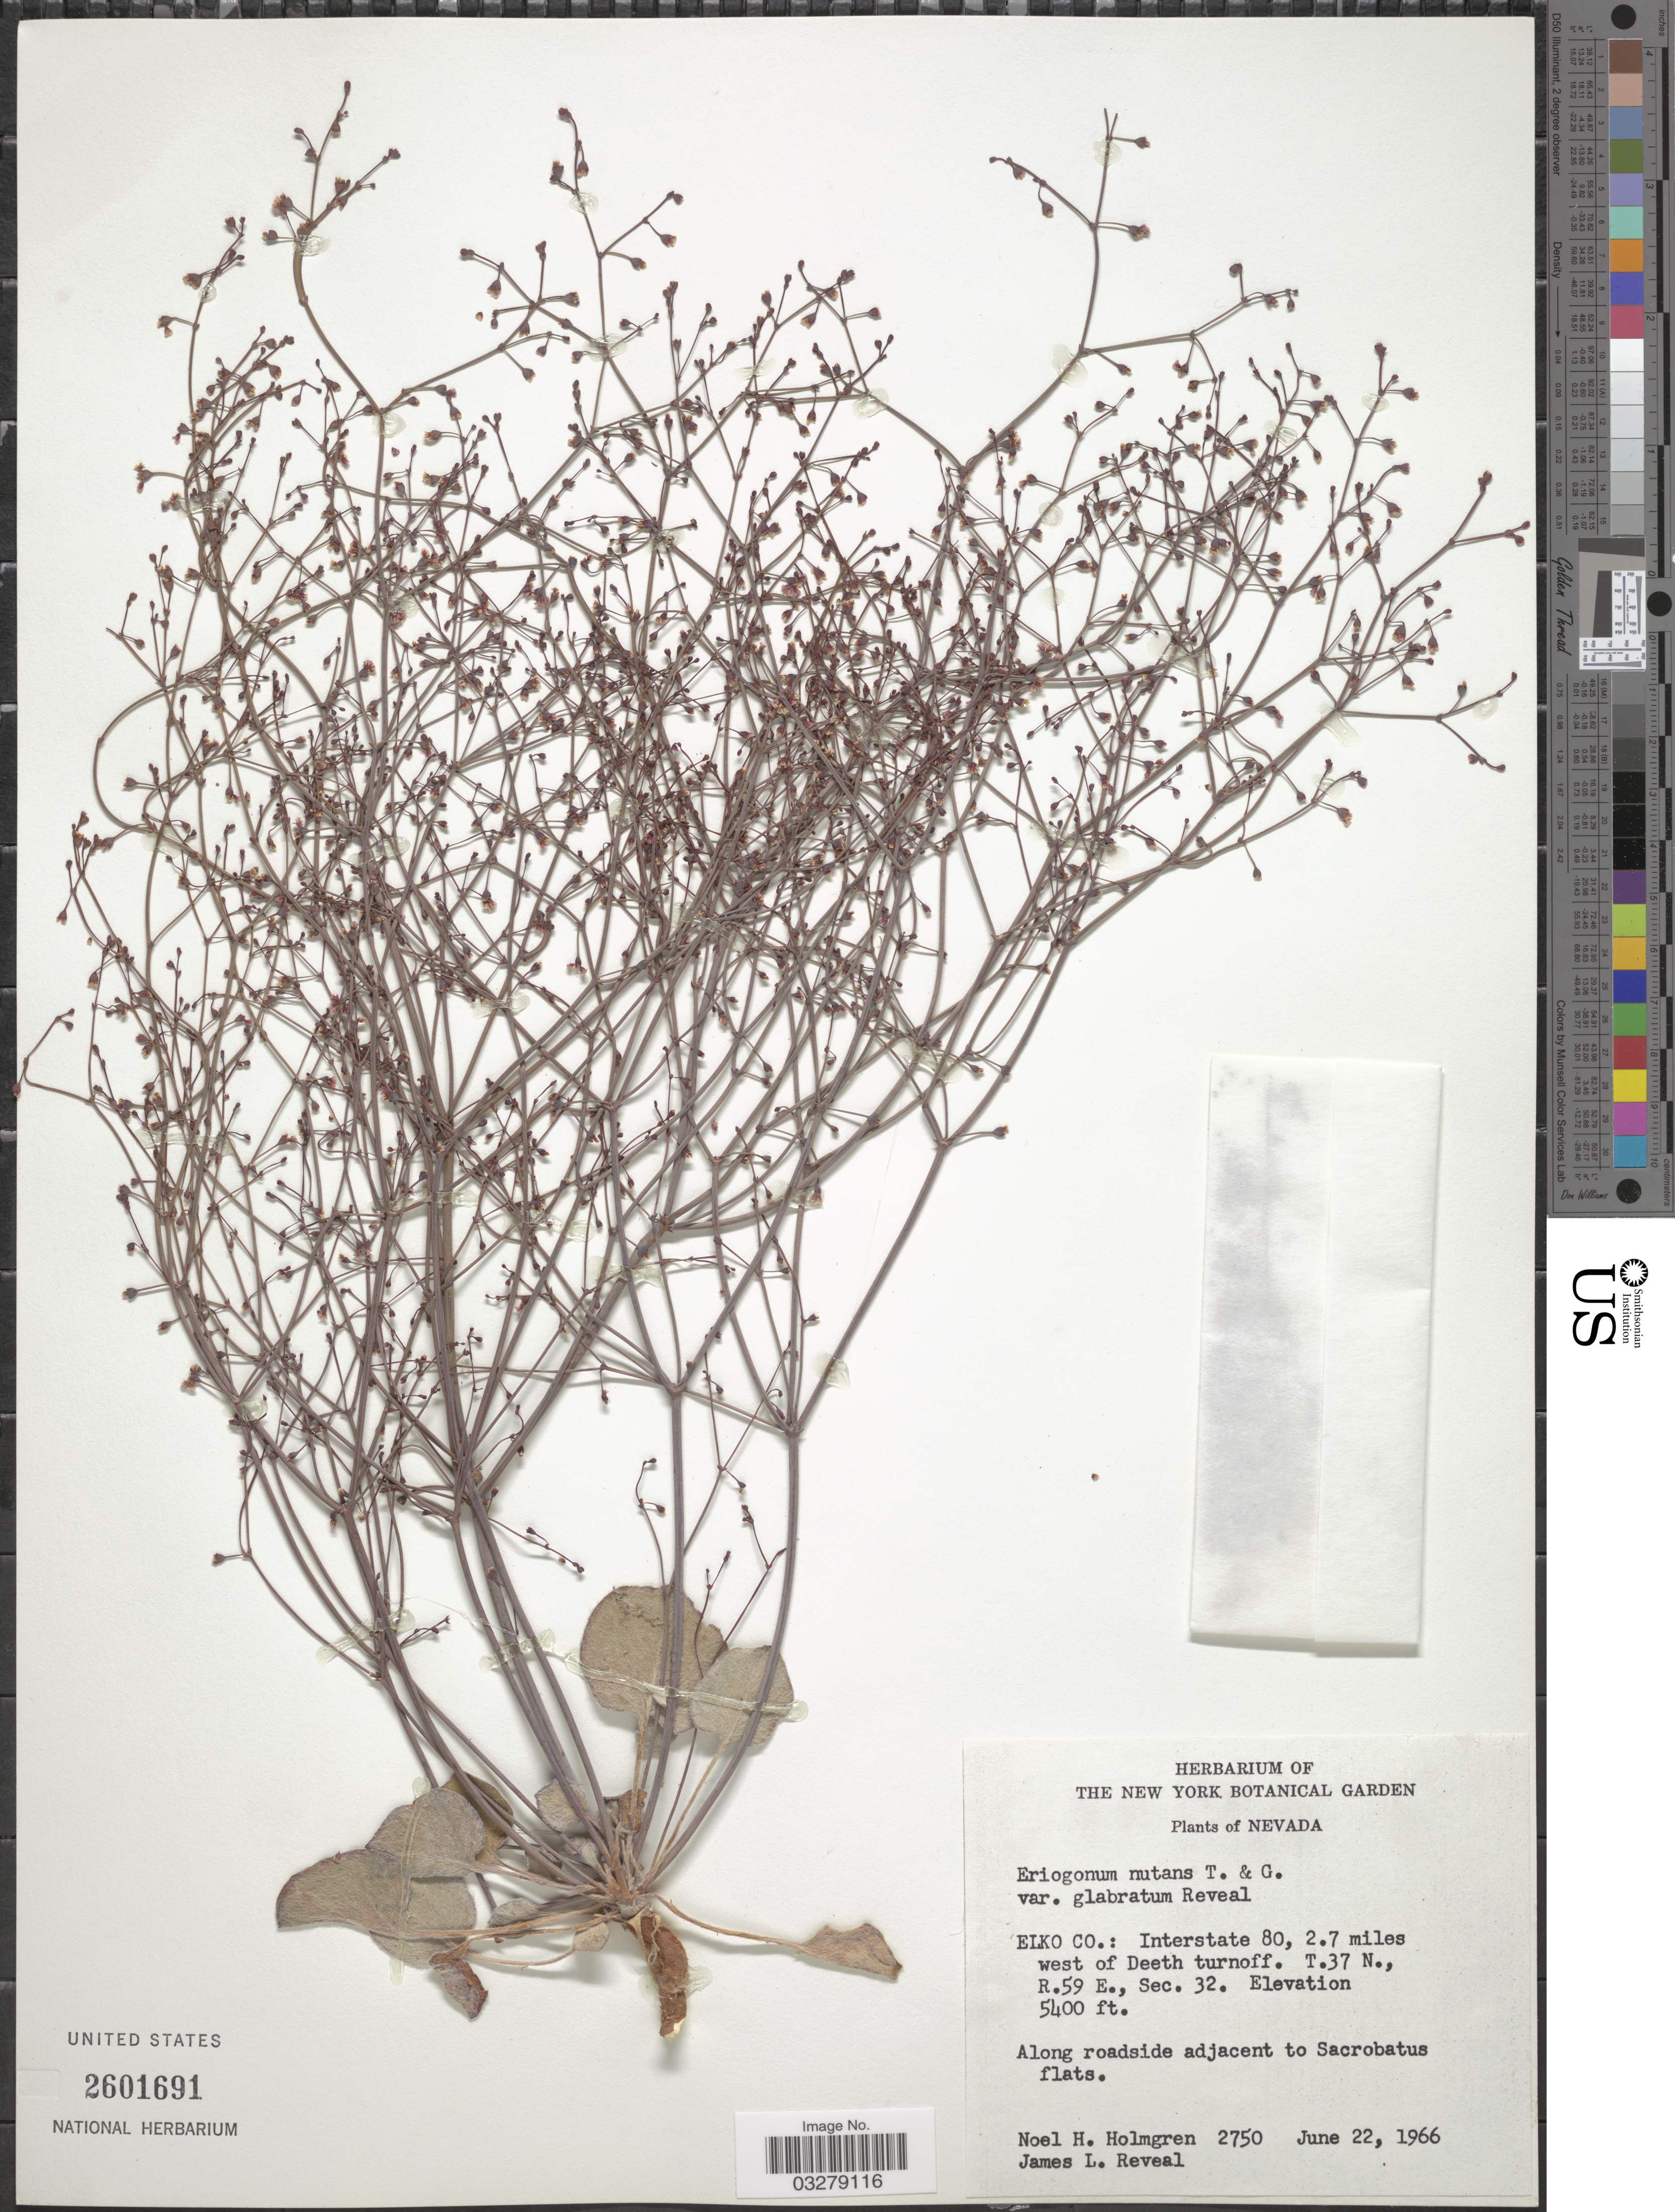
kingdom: Plantae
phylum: Tracheophyta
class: Magnoliopsida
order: Caryophyllales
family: Polygonaceae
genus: Eriogonum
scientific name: Eriogonum nutans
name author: Torr. & A. Gray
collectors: N. H. Holmgren & J. L. Reveal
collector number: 2750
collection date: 1966-06-22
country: United States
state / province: Nevada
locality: Elko Co.: Interstate 80, 2.7 miles west of Deeth turnoff. T. 37 N., R. 59 E., Sec. 32.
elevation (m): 1646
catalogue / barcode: US 2601691